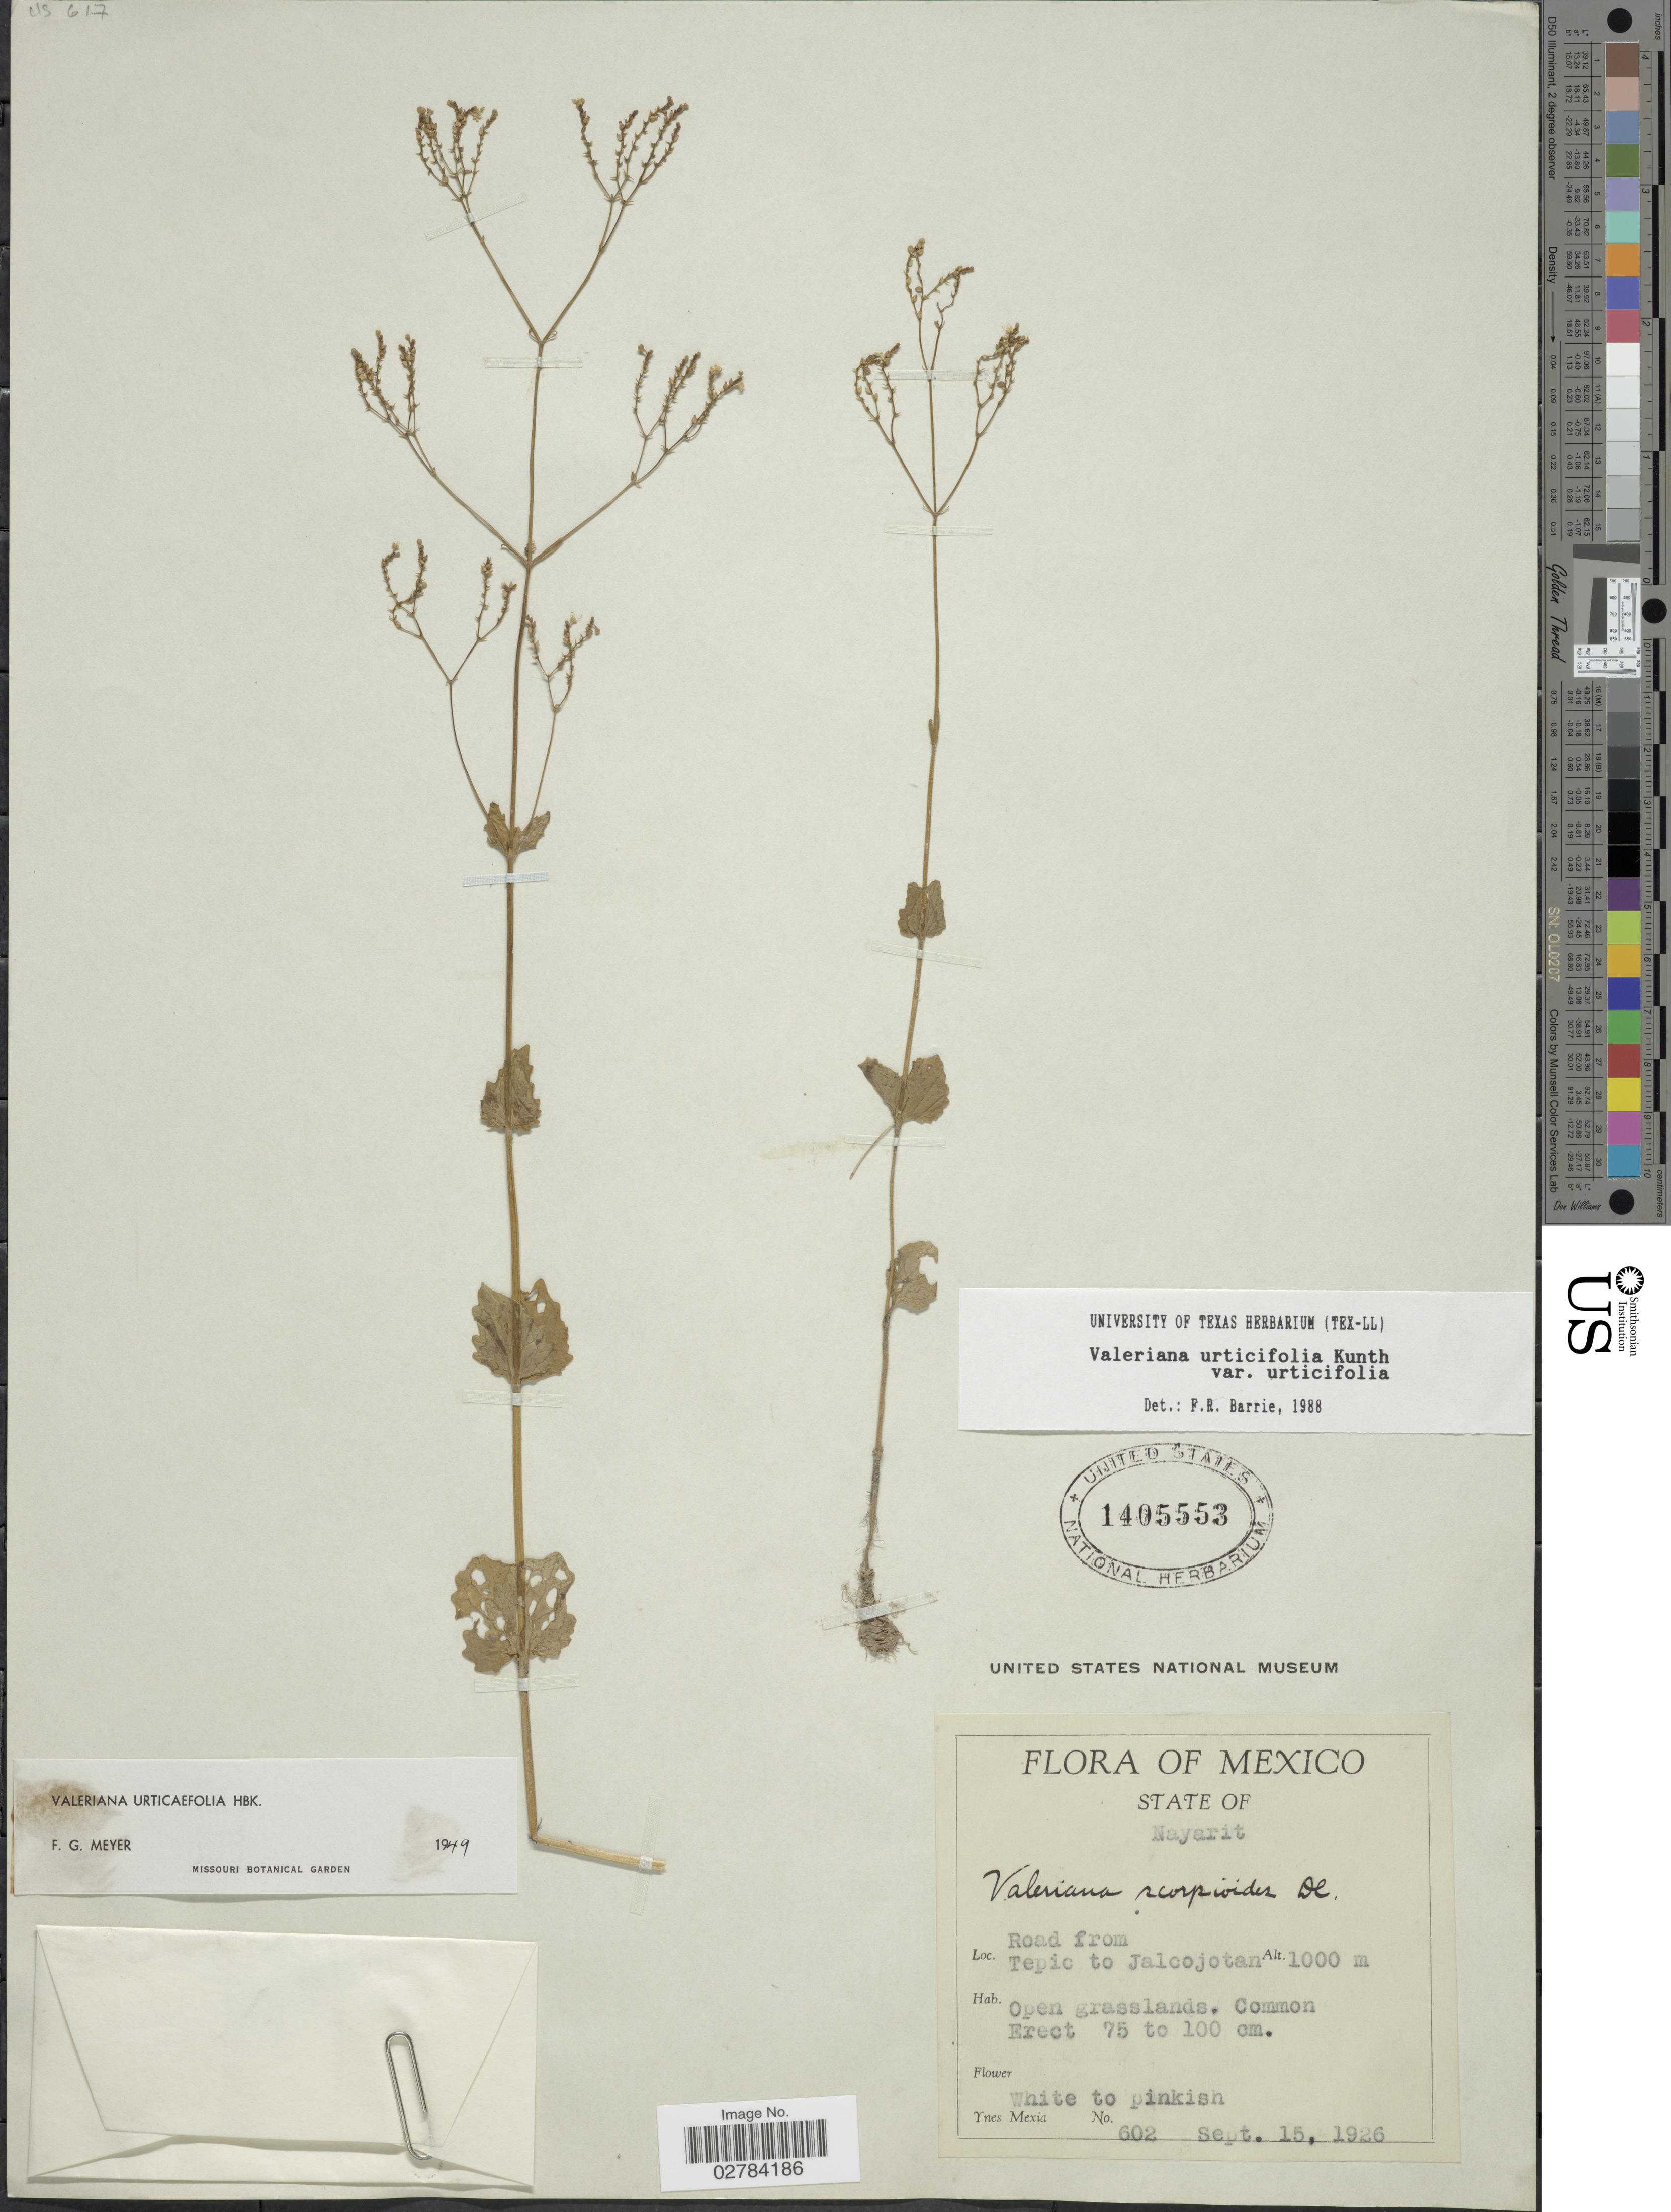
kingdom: Plantae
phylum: Tracheophyta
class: Magnoliopsida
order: Dipsacales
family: Caprifoliaceae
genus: Valeriana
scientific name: Valeriana urticifolia var. urticifolia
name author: Kunth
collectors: Y. Mexia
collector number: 602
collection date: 1926-09-15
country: Mexico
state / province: Nayarit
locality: Road from Tepic to Jalcojotan.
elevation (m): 1000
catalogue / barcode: US 1405553